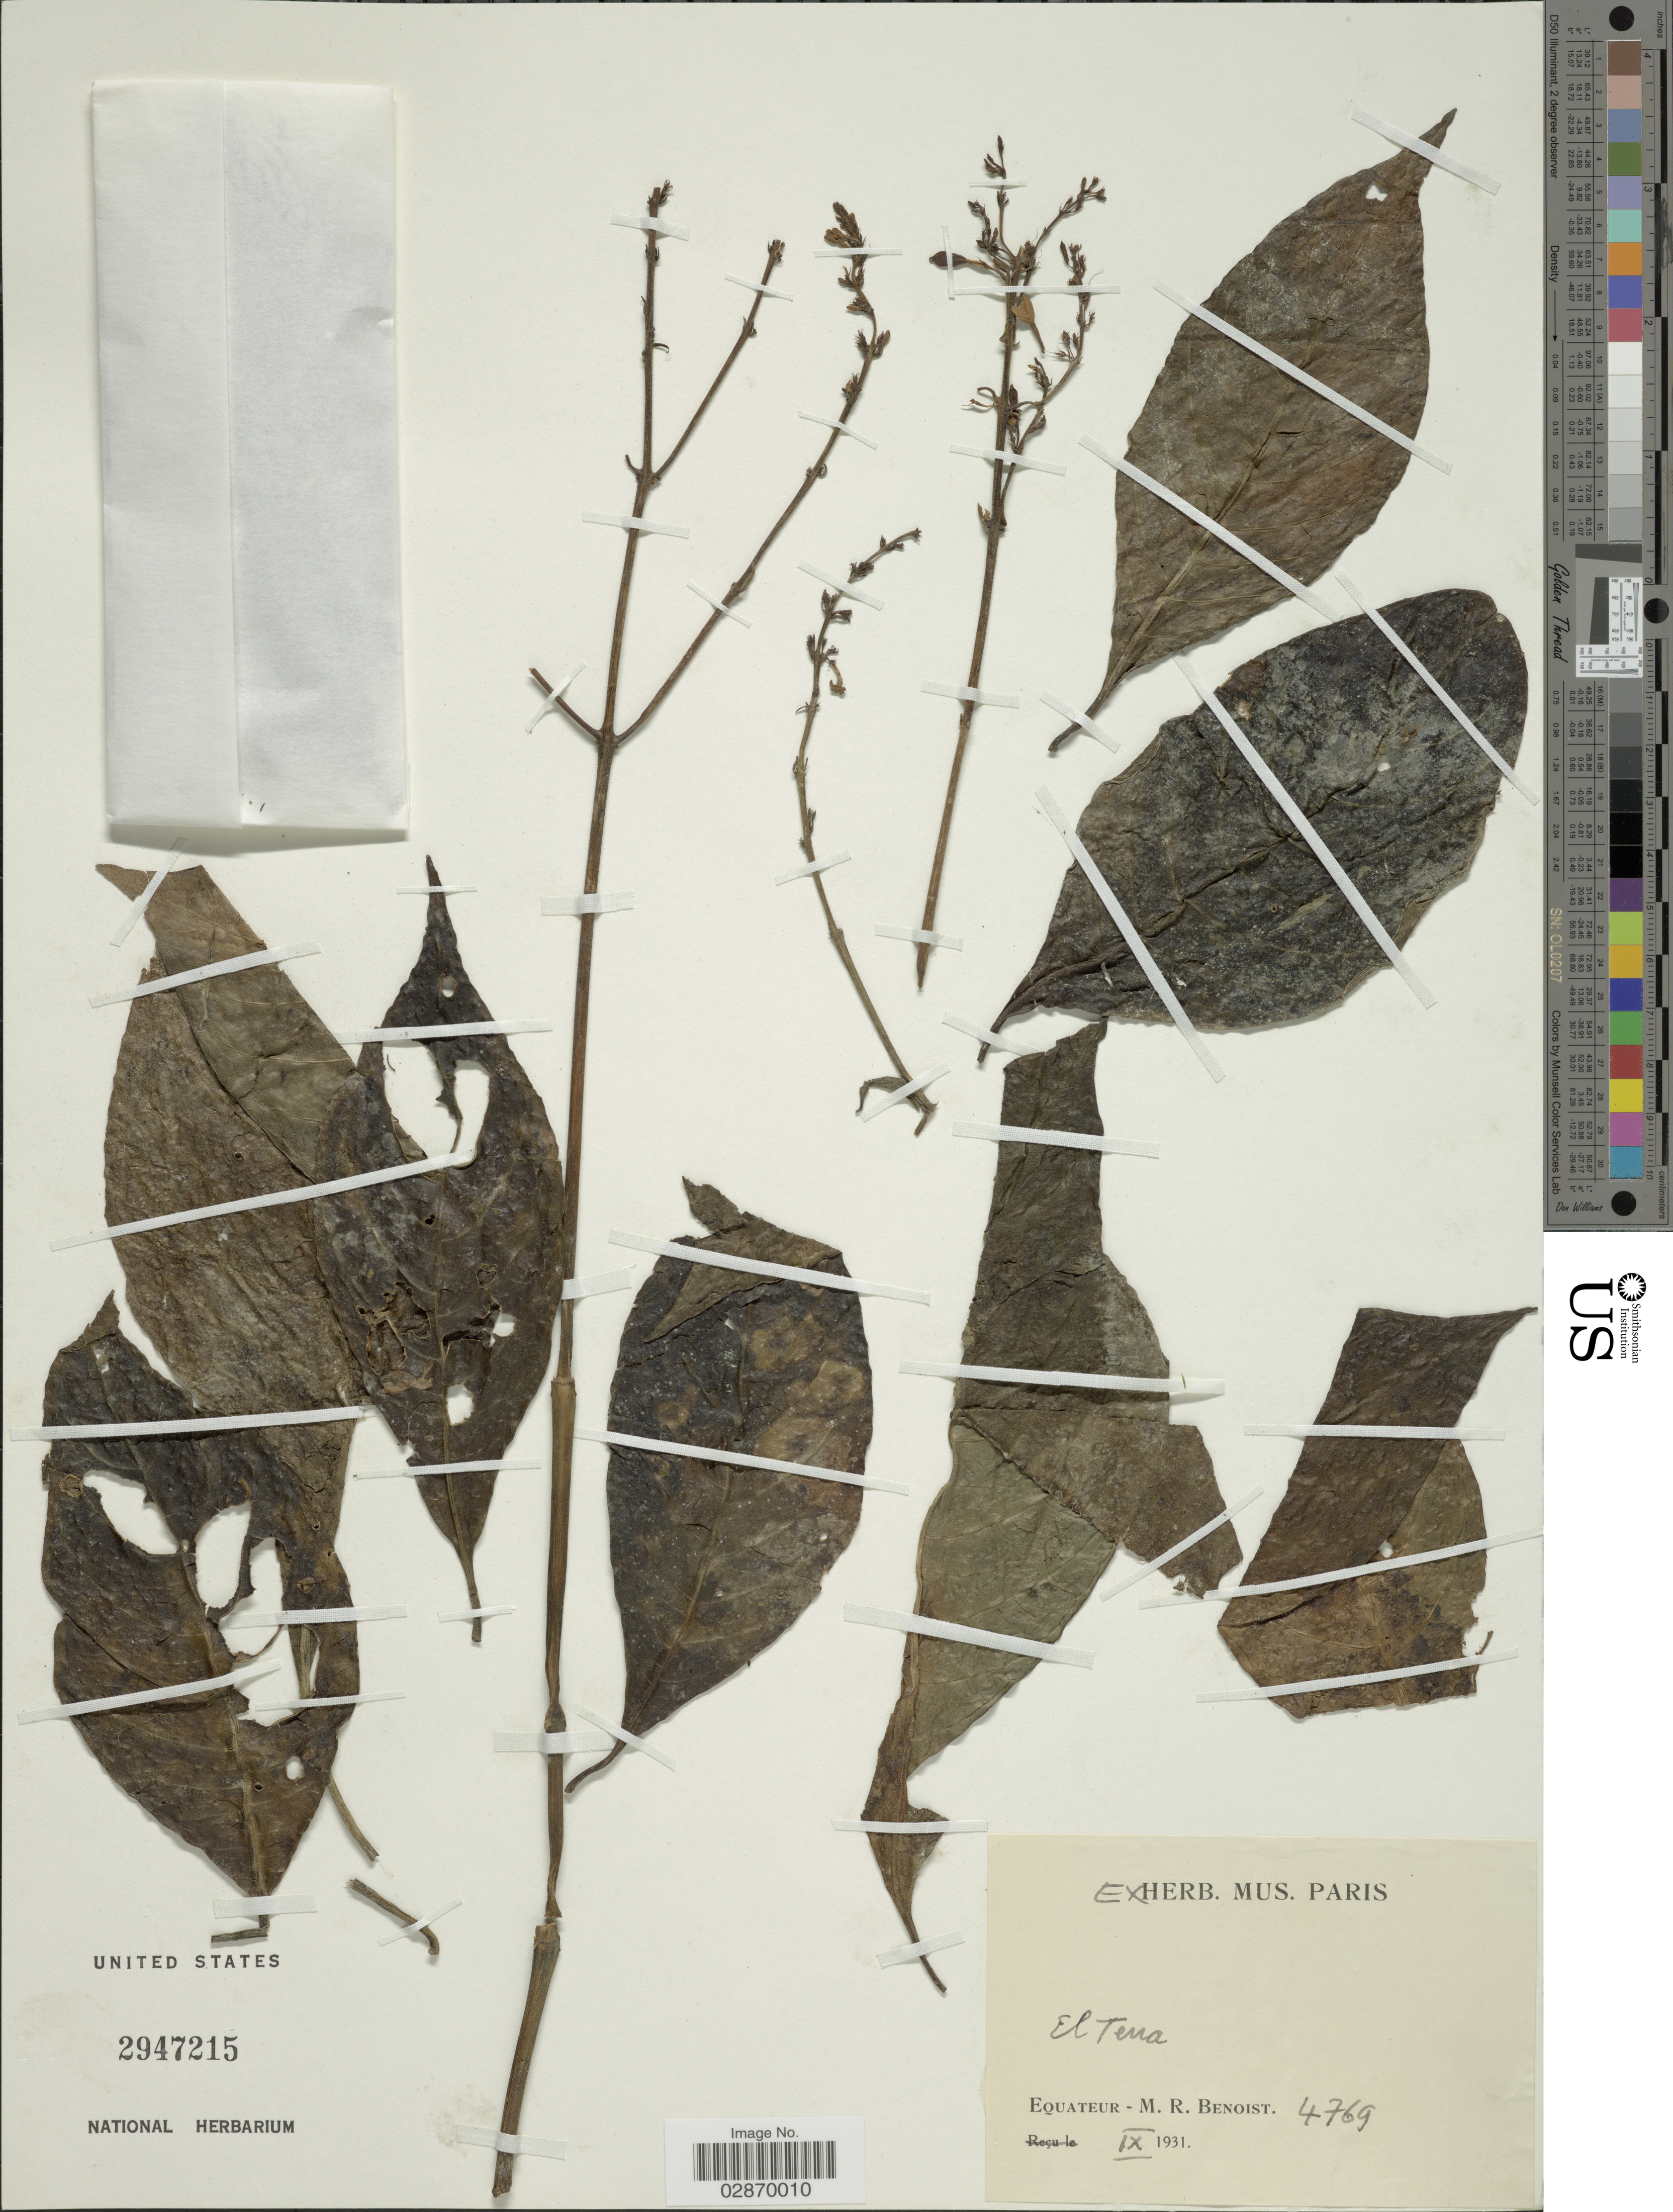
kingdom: Plantae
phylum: Tracheophyta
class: Magnoliopsida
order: Lamiales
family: Acanthaceae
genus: Pseuderanthemum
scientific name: Pseuderanthemum hookerianum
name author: (Nees) V.M. Baum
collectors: M. Benoist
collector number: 4769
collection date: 1931-09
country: Ecuador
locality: El Tena, Equateur.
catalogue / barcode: US 2947215